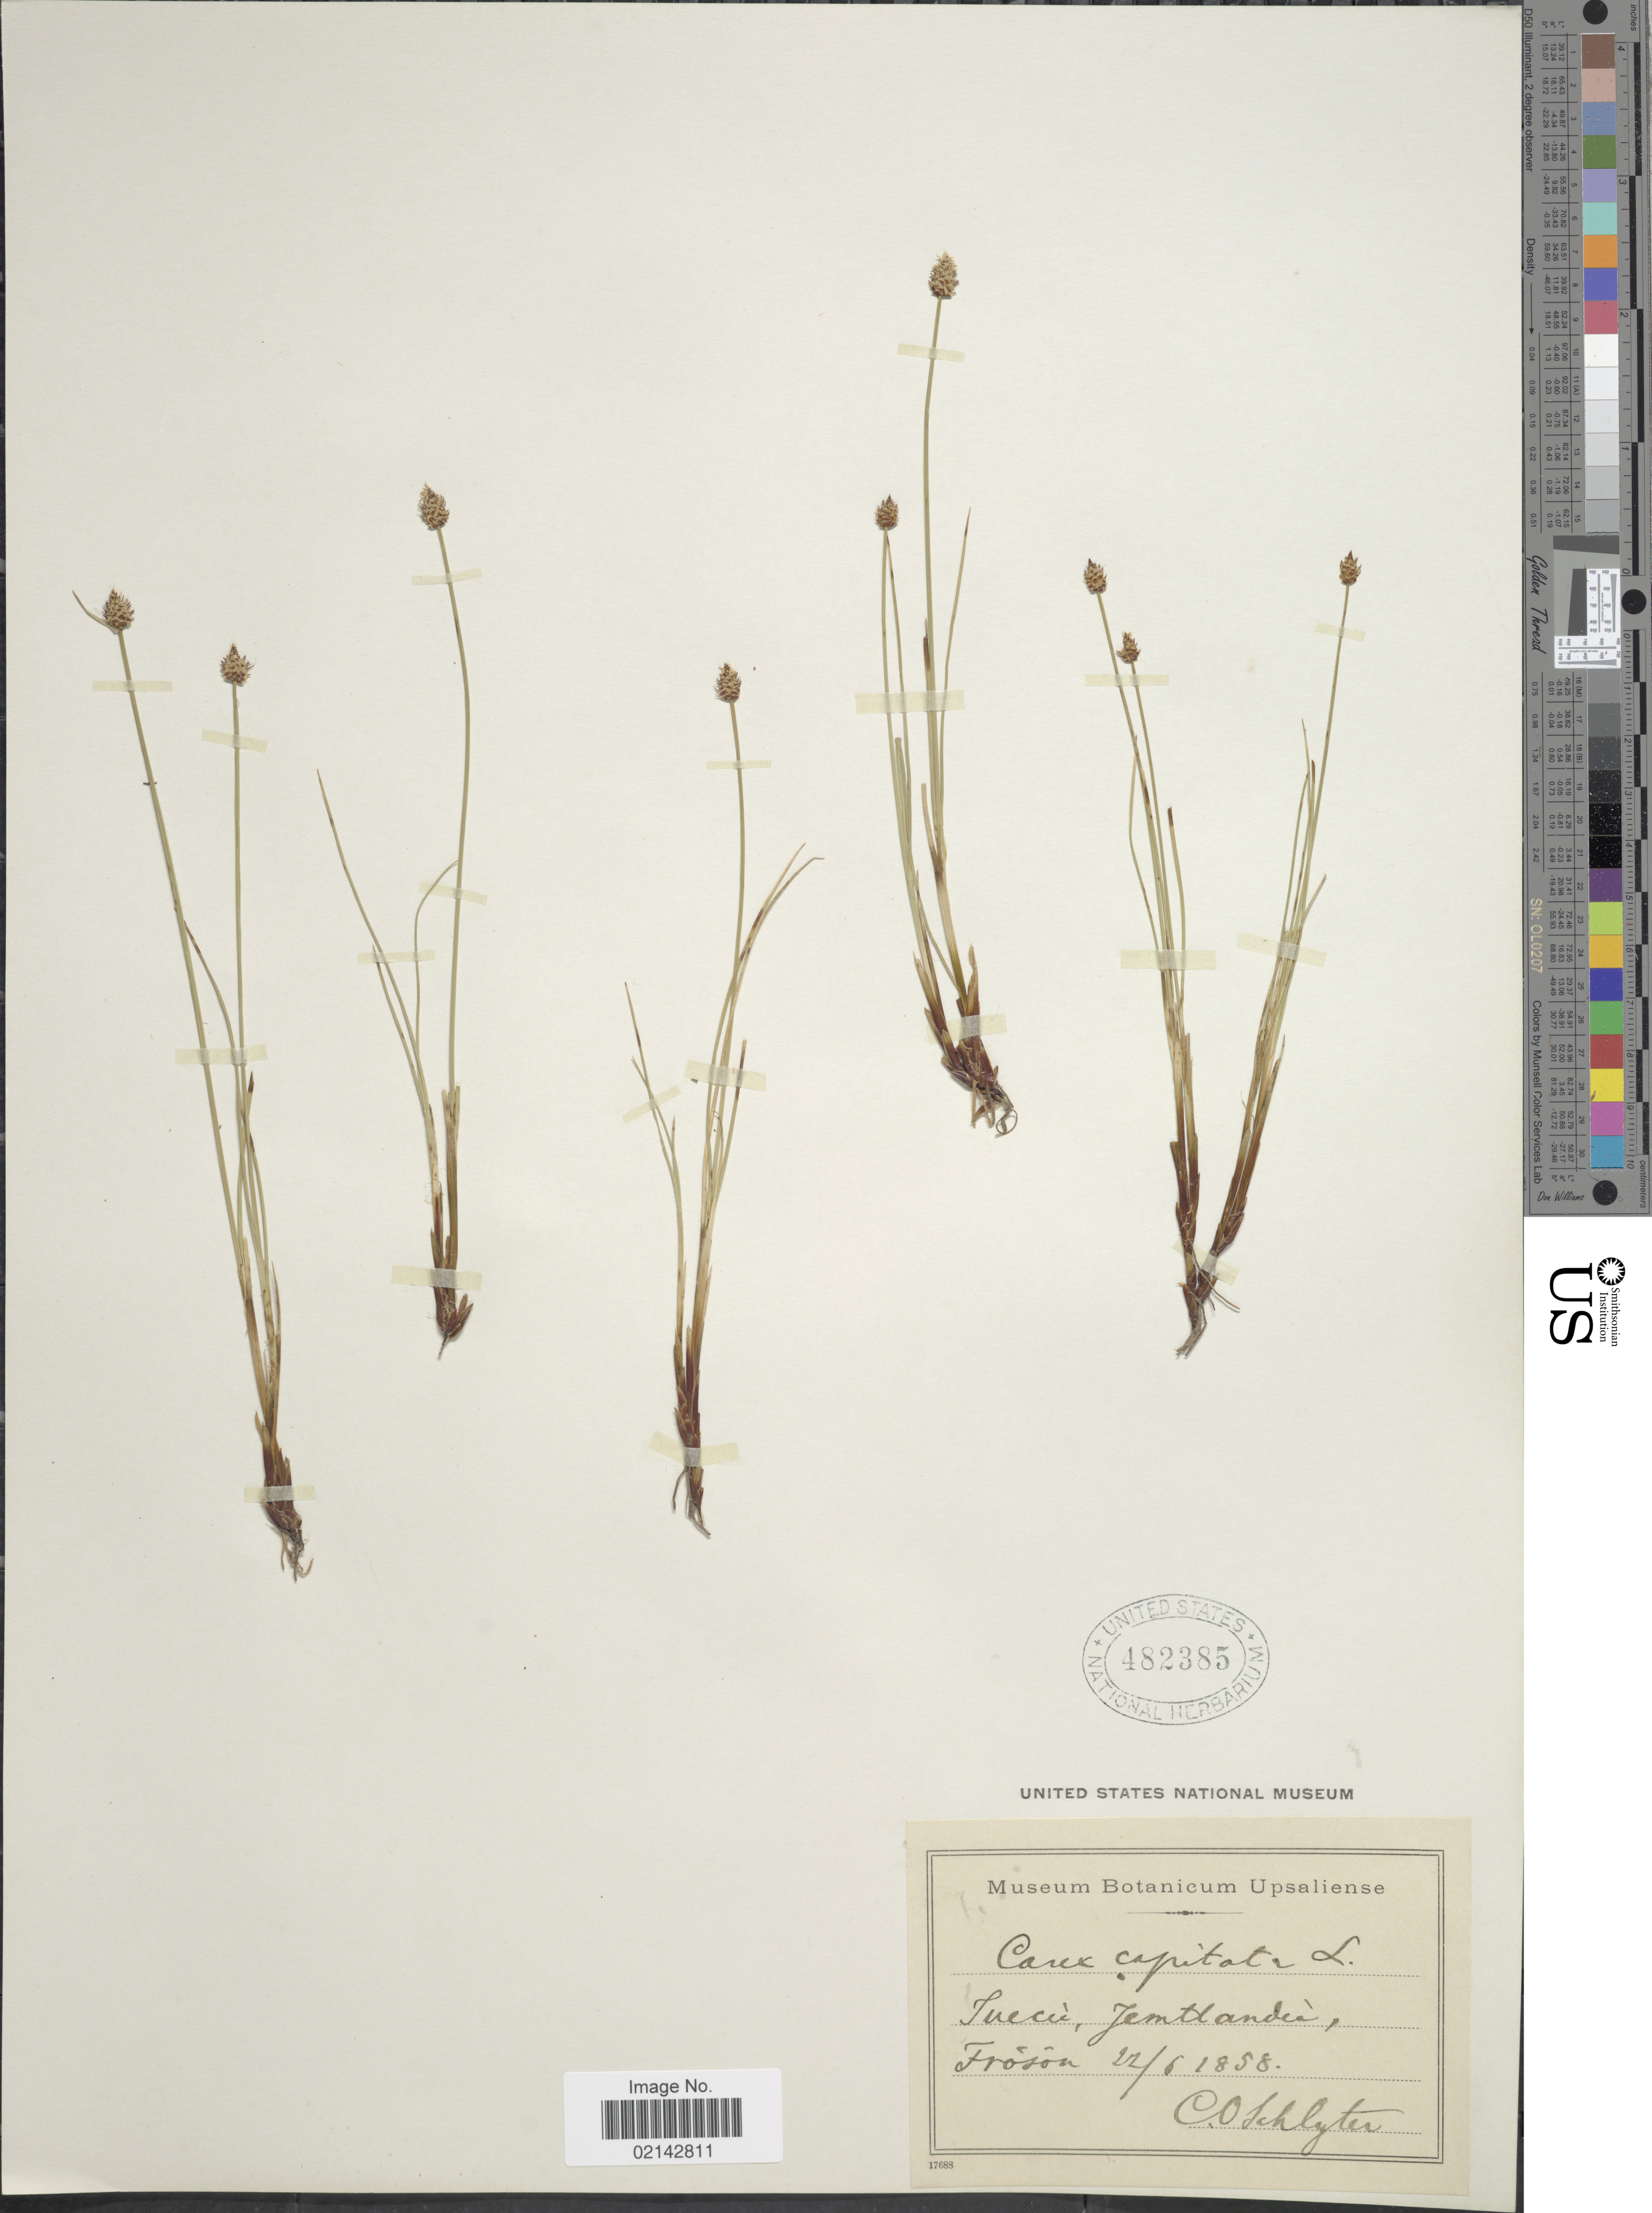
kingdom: Plantae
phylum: Tracheophyta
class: Liliopsida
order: Poales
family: Cyperaceae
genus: Carex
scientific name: Carex capitata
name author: L.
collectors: C. Schlyter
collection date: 1858-06-22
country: Sweden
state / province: Jämtland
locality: Suecia, Jemtlandia, Froson.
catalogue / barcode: US 482385